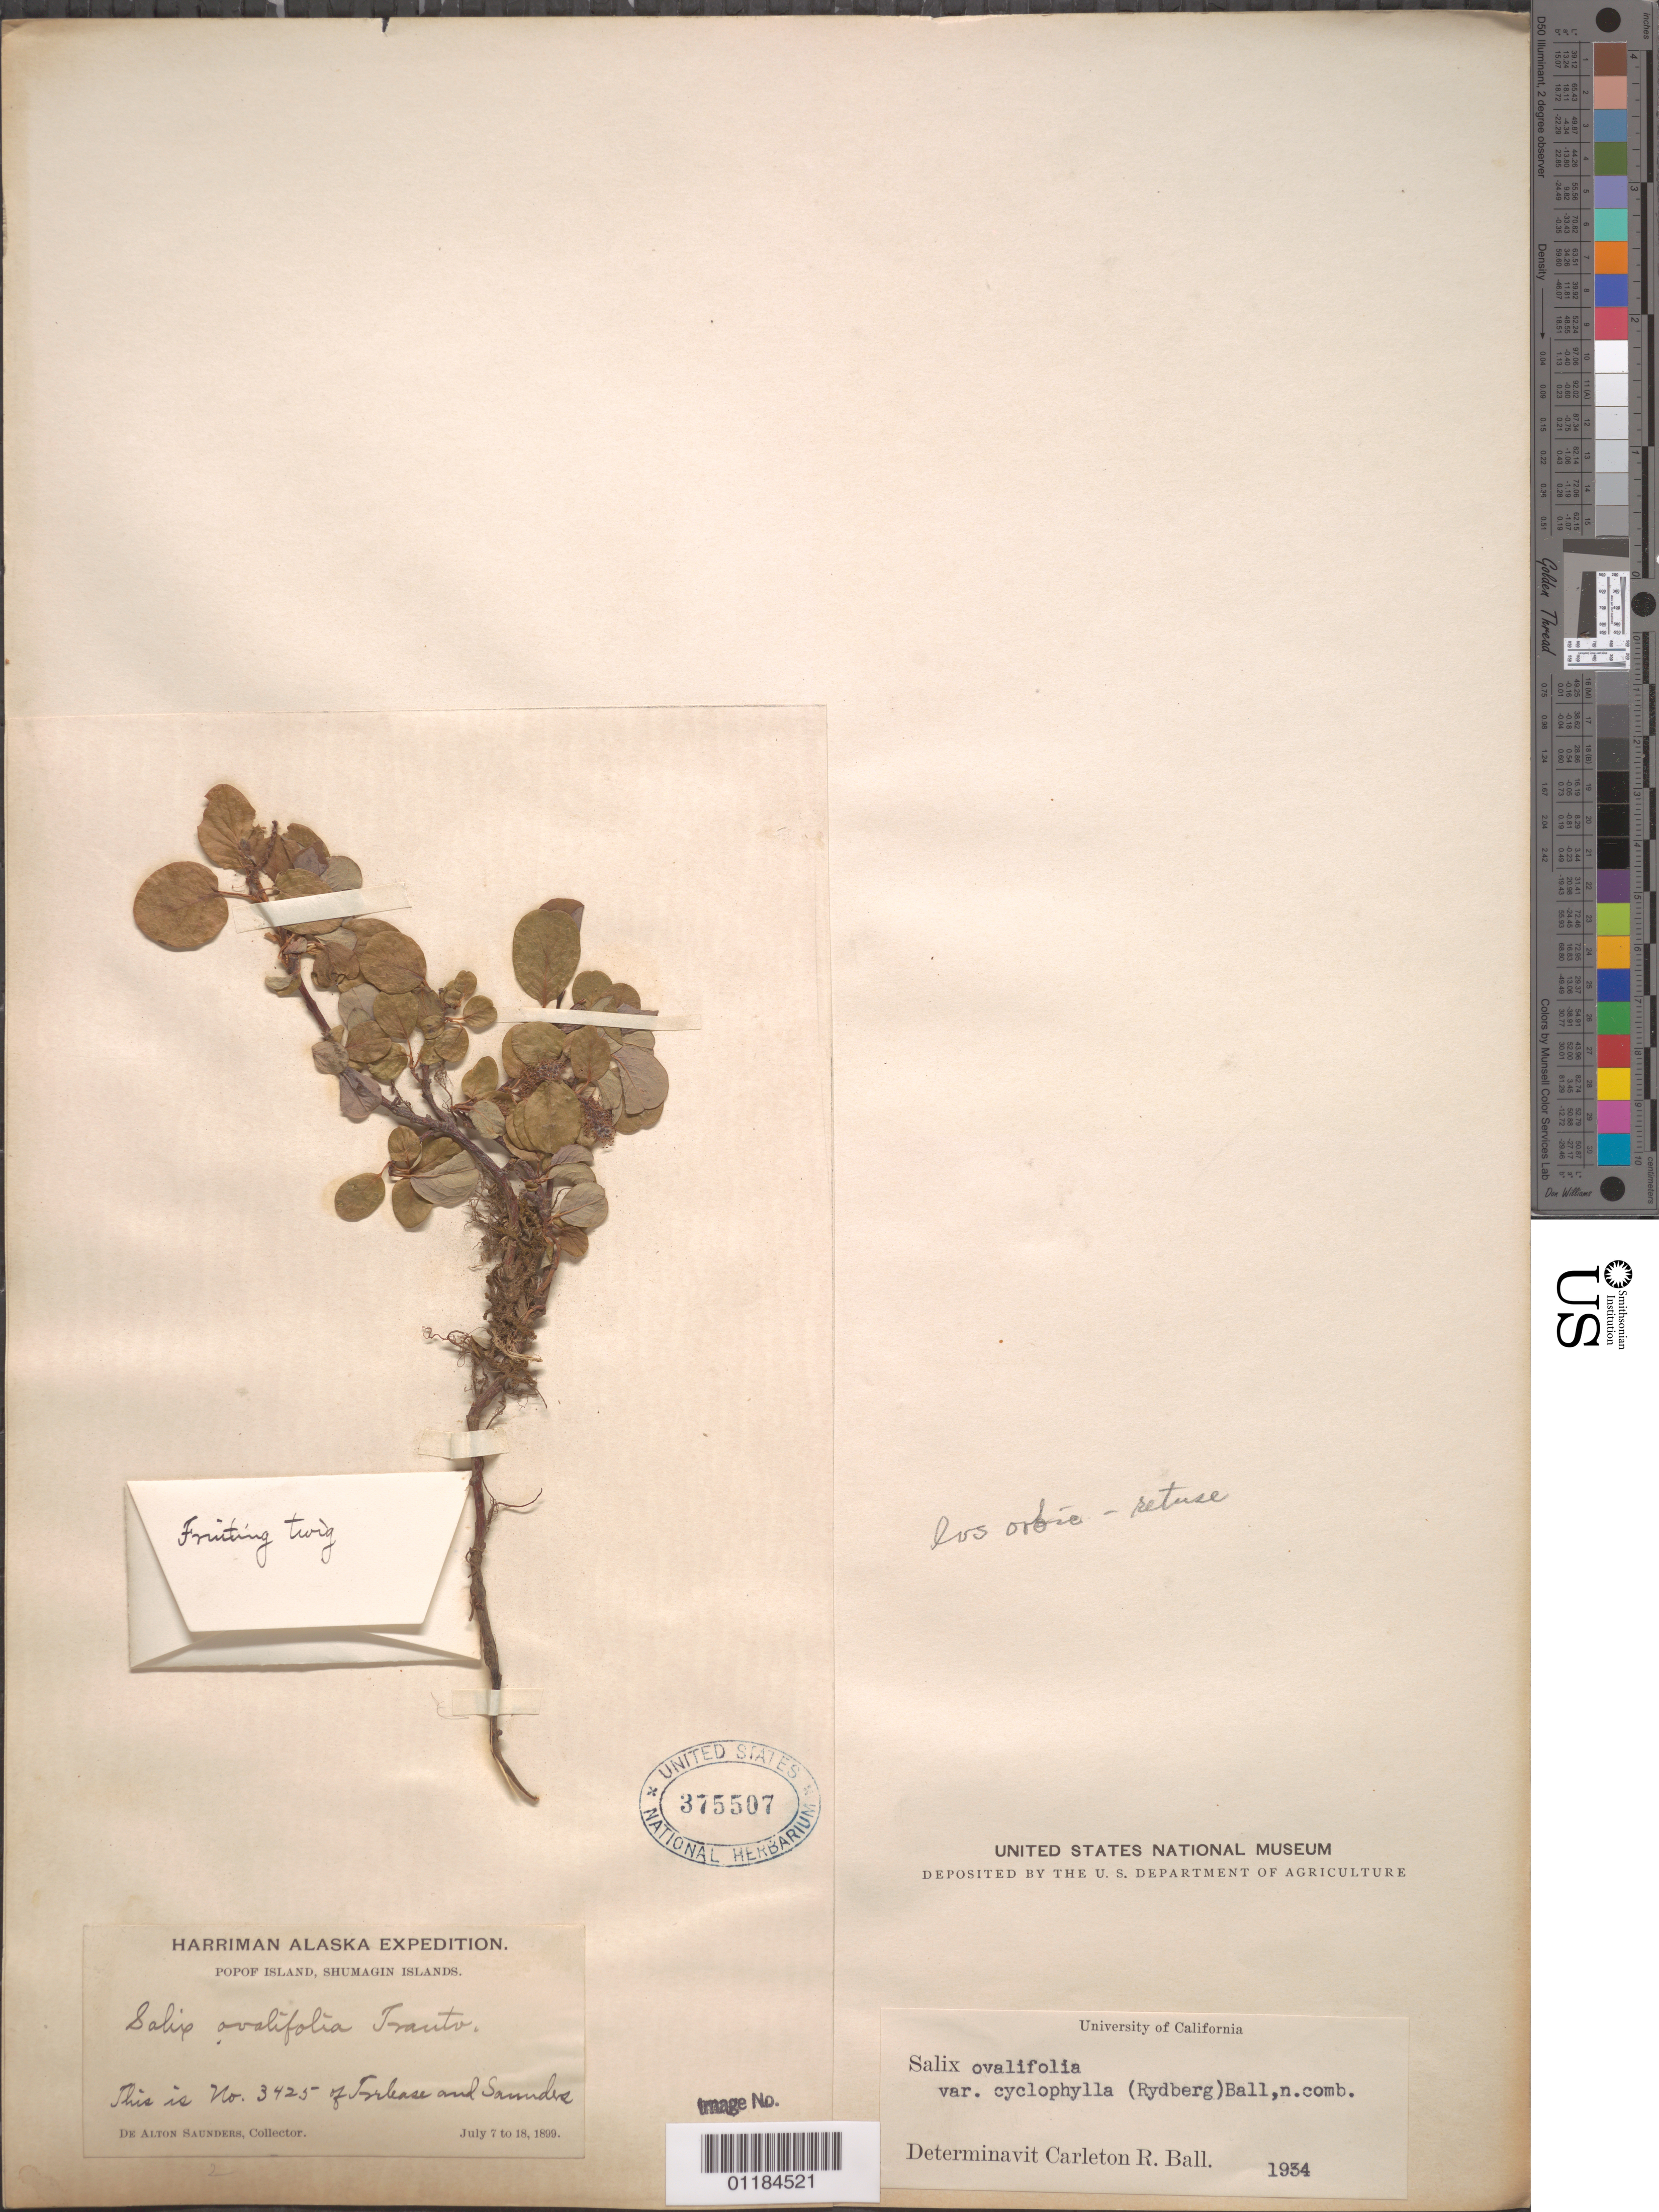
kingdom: Plantae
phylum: Tracheophyta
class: Magnoliopsida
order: Malpighiales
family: Salicaceae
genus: Salix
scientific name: Salix ovalifolia var. cyclophylla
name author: (Rydb.) C.R. Ball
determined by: Ball, C. R.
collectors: A. Saunders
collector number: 3425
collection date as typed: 07 Jul 1899 to 18 Jul 1899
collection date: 1899-07-07/1899-07-18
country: United States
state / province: Alaska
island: Popof Island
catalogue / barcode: US 375507